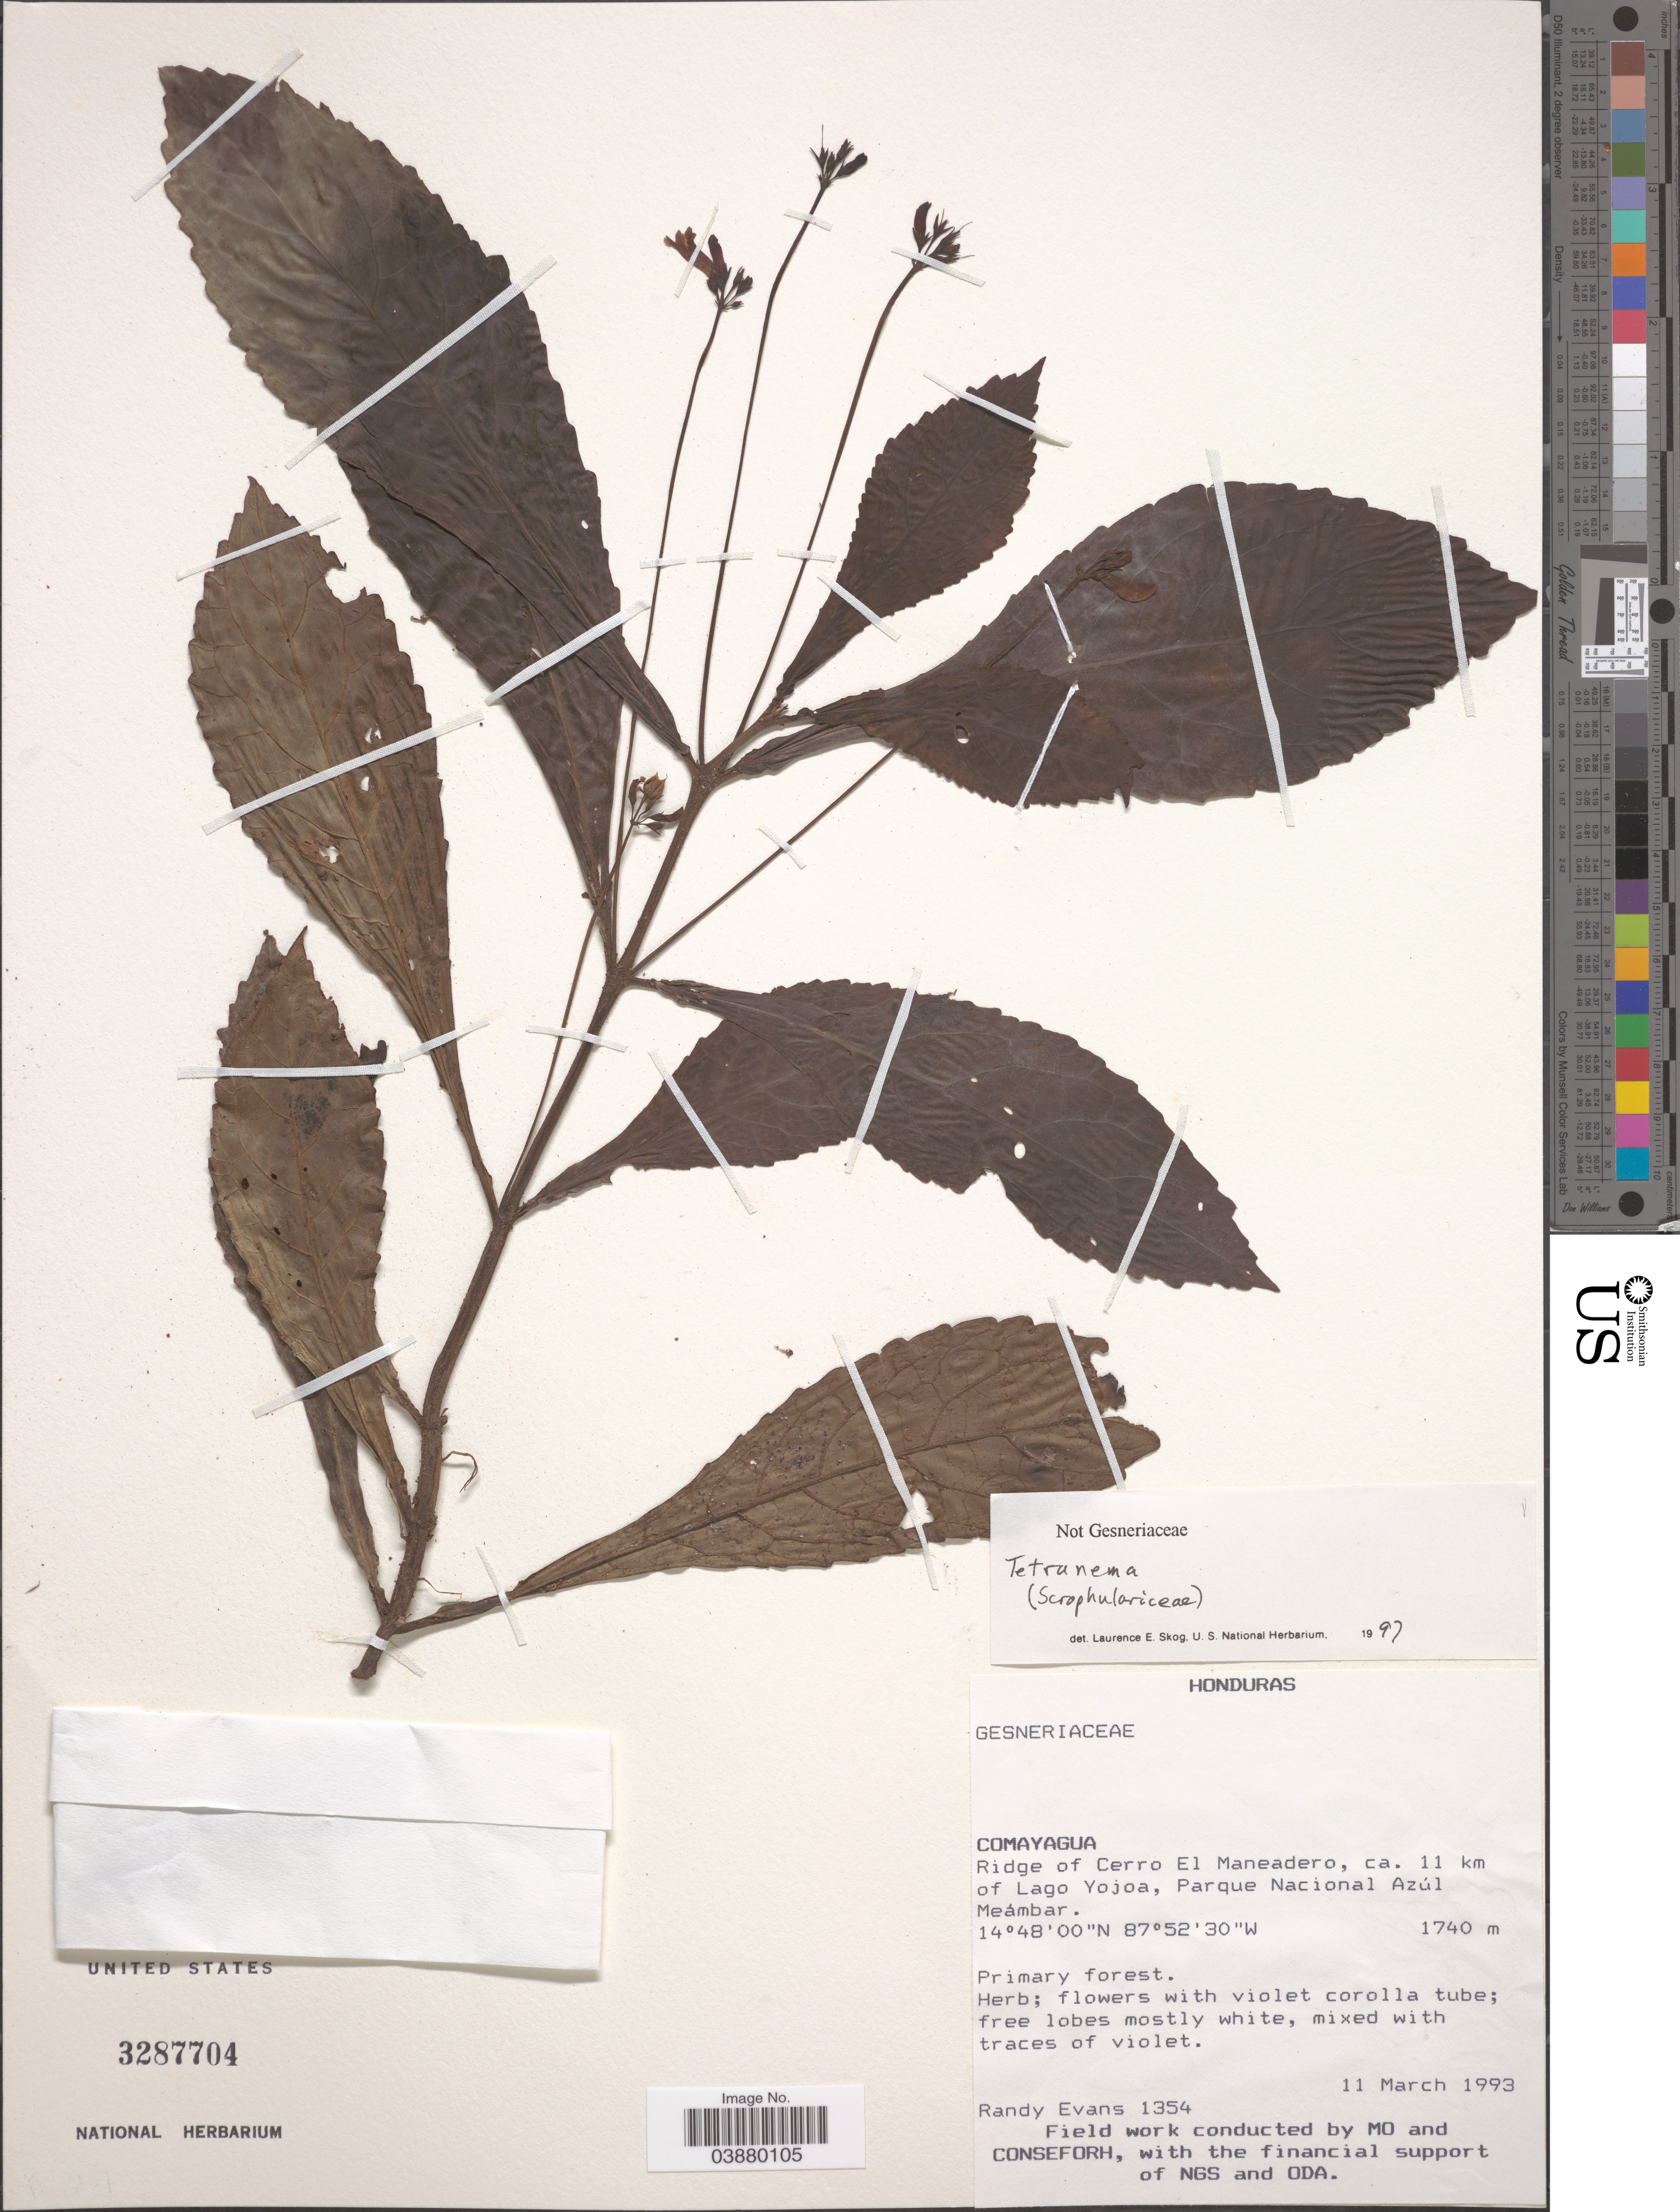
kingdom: Plantae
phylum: Tracheophyta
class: Magnoliopsida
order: Lamiales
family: Plantaginaceae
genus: Tetranema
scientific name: Tetranema sp.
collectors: R. Evans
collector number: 1354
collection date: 1993-03-11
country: Honduras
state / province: Comayagua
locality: Ridge of Cerro El Maneadero, ca. 11 km of Lago Yojoa, Parque Nacional Azúl Meámbar.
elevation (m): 1740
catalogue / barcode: US 3287704